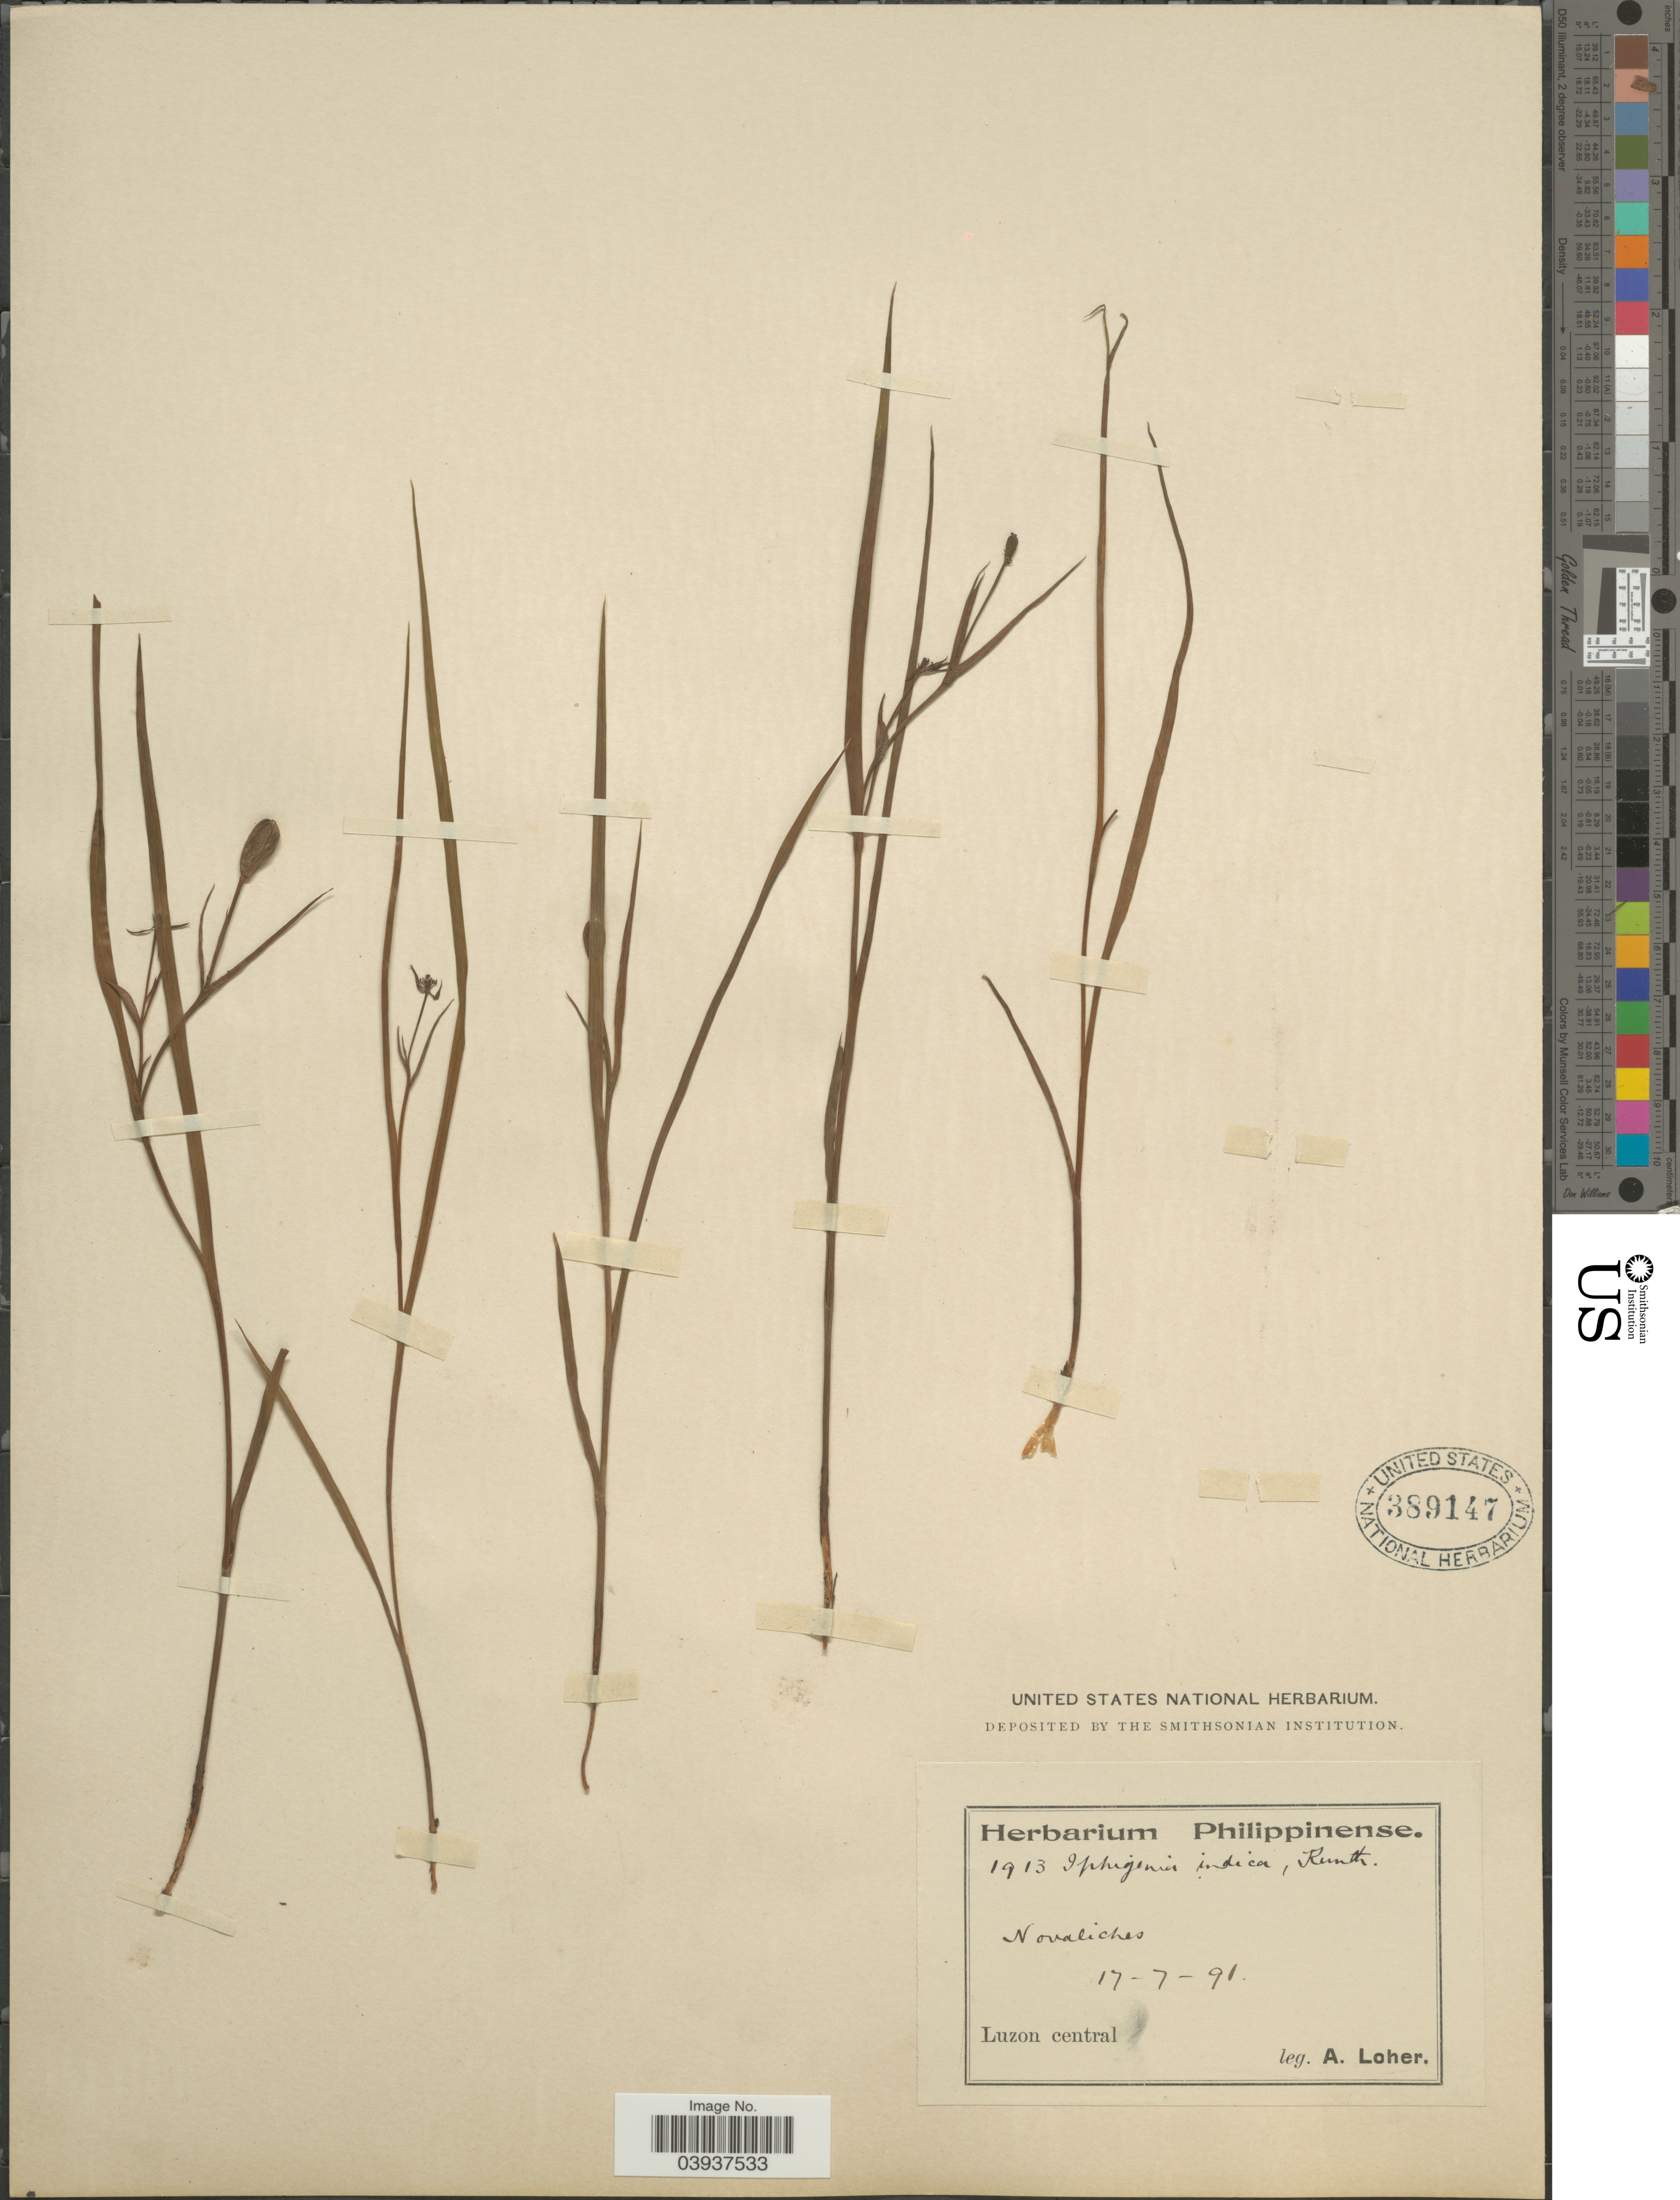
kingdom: Plantae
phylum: Tracheophyta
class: Liliopsida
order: Liliales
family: Colchicaceae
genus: Iphigenia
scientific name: Iphigenia indica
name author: (L.) A. Gray ex Kunth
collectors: A. Loher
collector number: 1913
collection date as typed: Transcribed d/m/y: 17/7/91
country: Philippines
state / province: Central Luzon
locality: Novaliches. Luzon central.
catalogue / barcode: US 389147